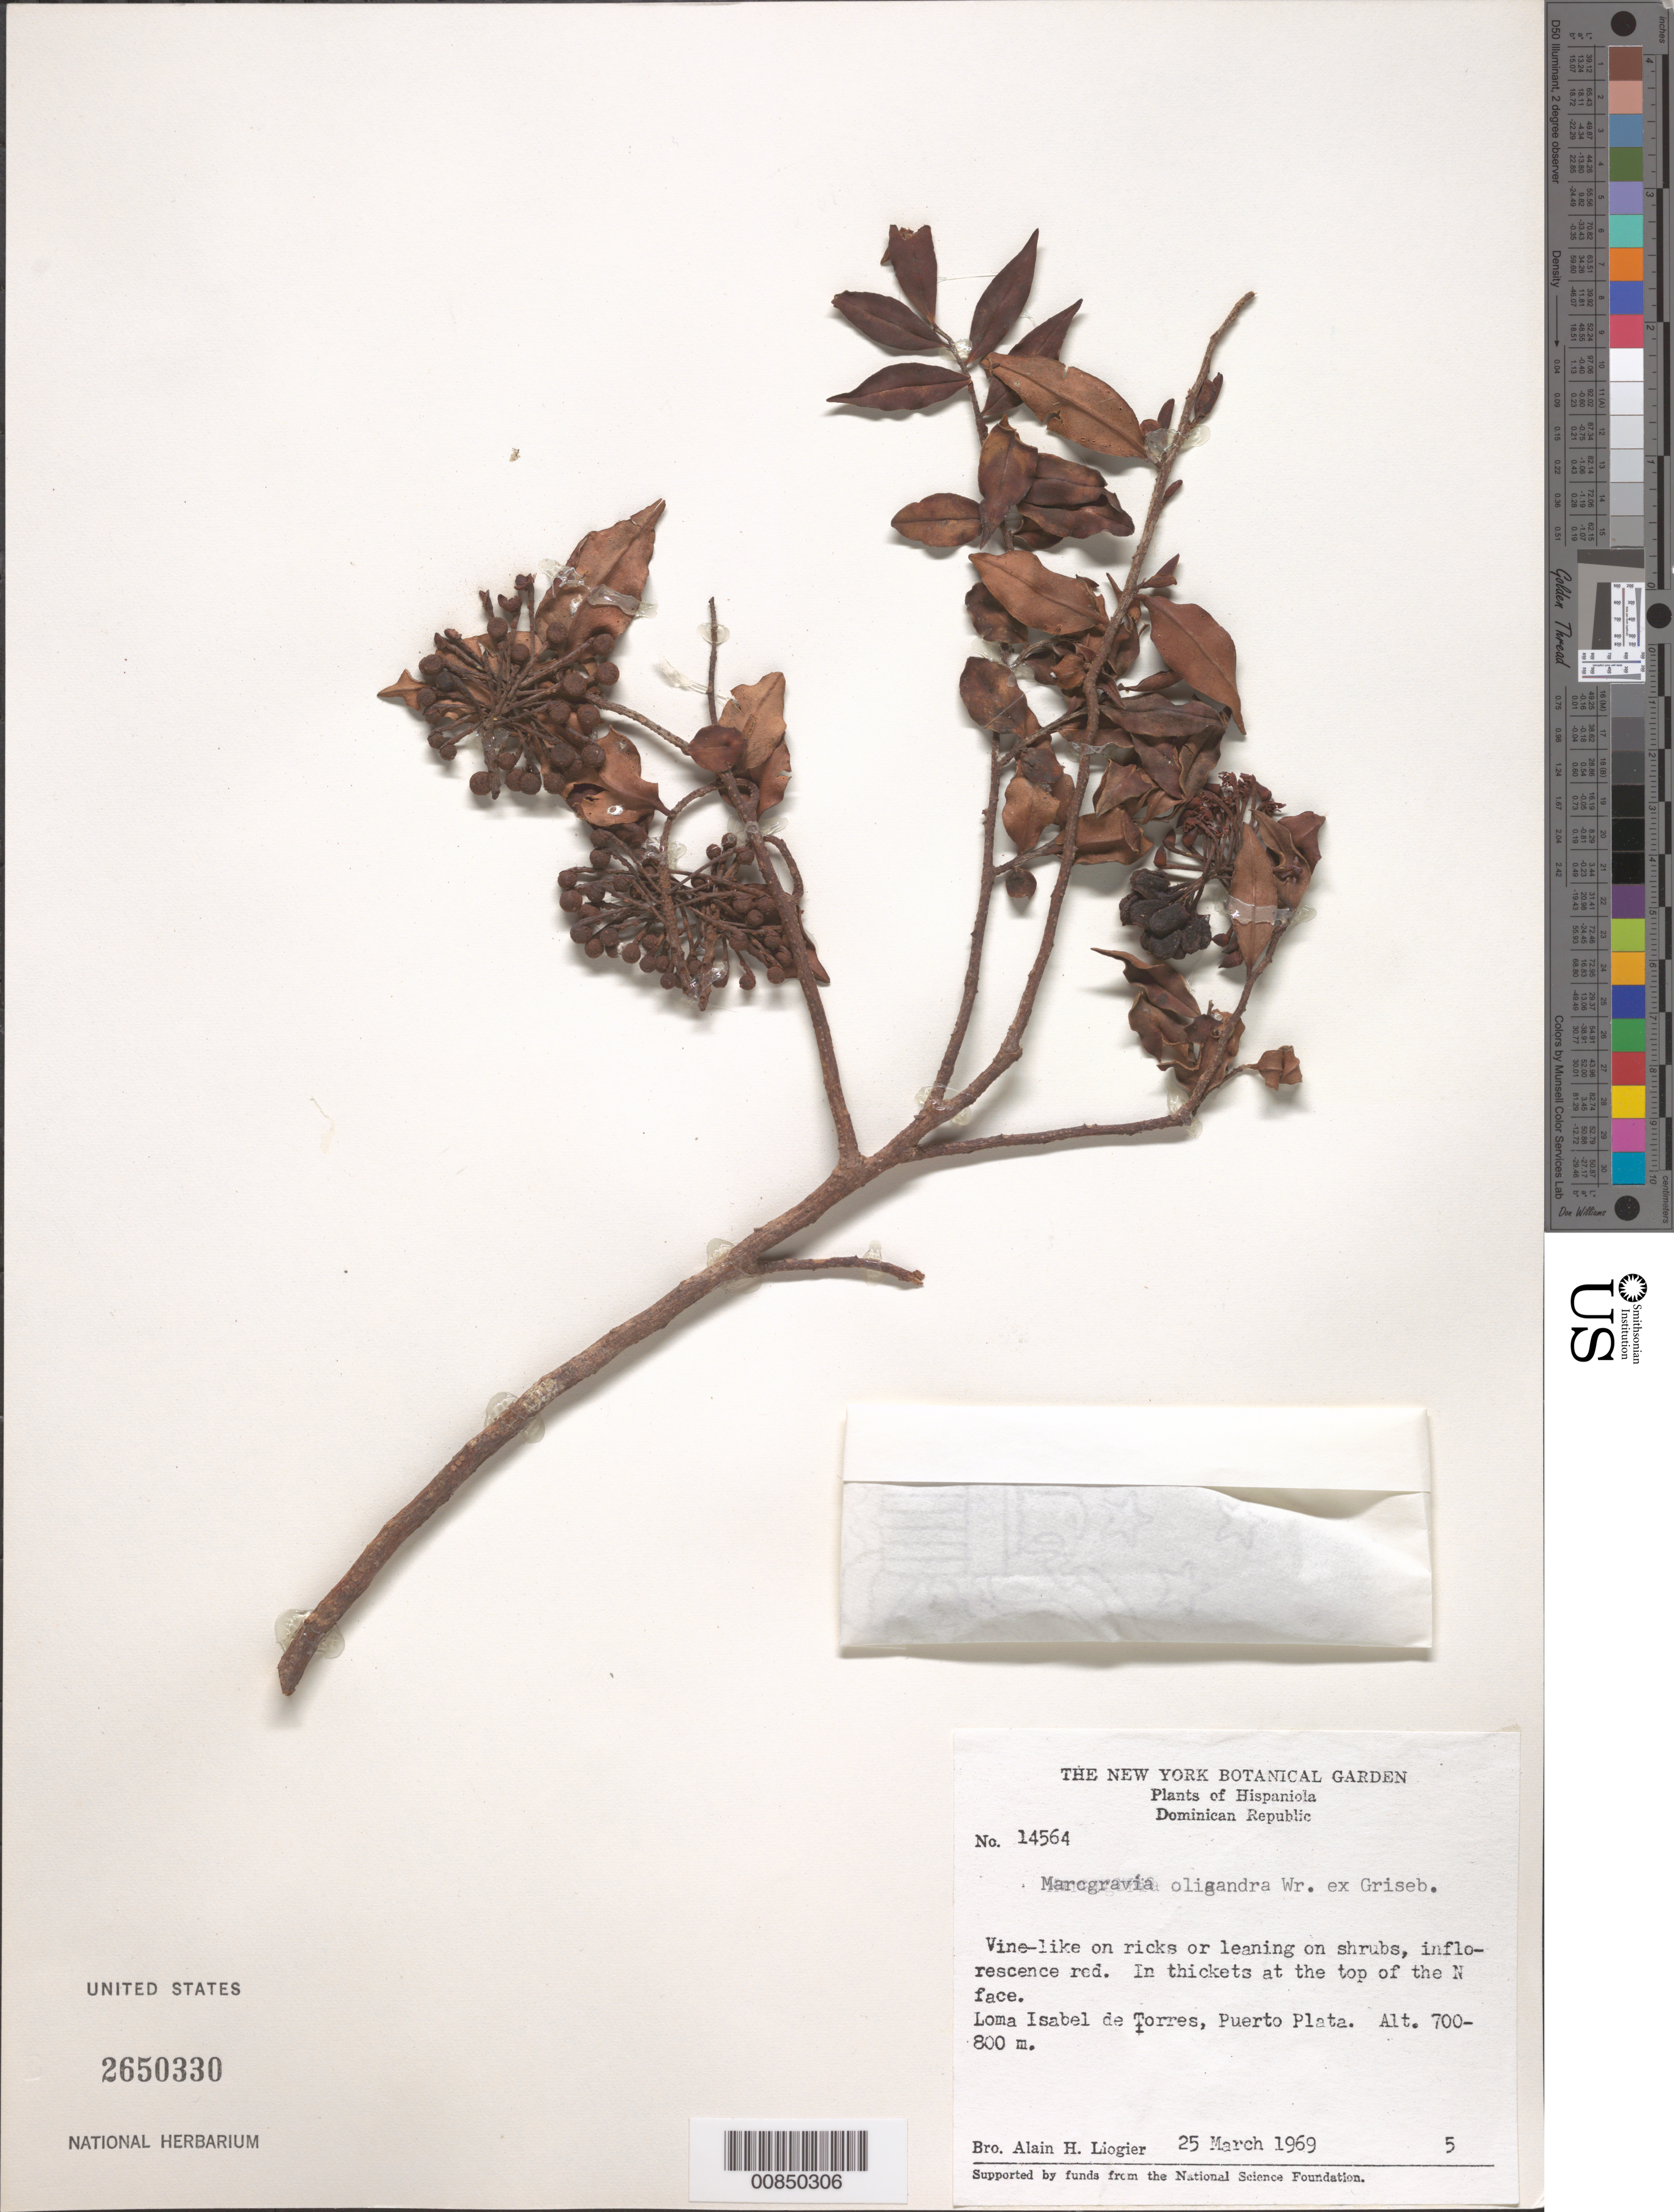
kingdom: Plantae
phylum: Tracheophyta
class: Magnoliopsida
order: Ericales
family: Marcgraviaceae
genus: Marcgravia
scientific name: Marcgravia oligandra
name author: C. Wright ex Griseb.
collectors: A. H. Liogier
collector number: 14564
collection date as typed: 25 Mar 1969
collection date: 1969-03-25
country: Dominican Republic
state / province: Puerto Plata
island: Hispaniola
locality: Loma Isabel de Torres, at the top of the N face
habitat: On rocks or leaning on shrubs in thickets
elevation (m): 700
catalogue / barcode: US 2650330